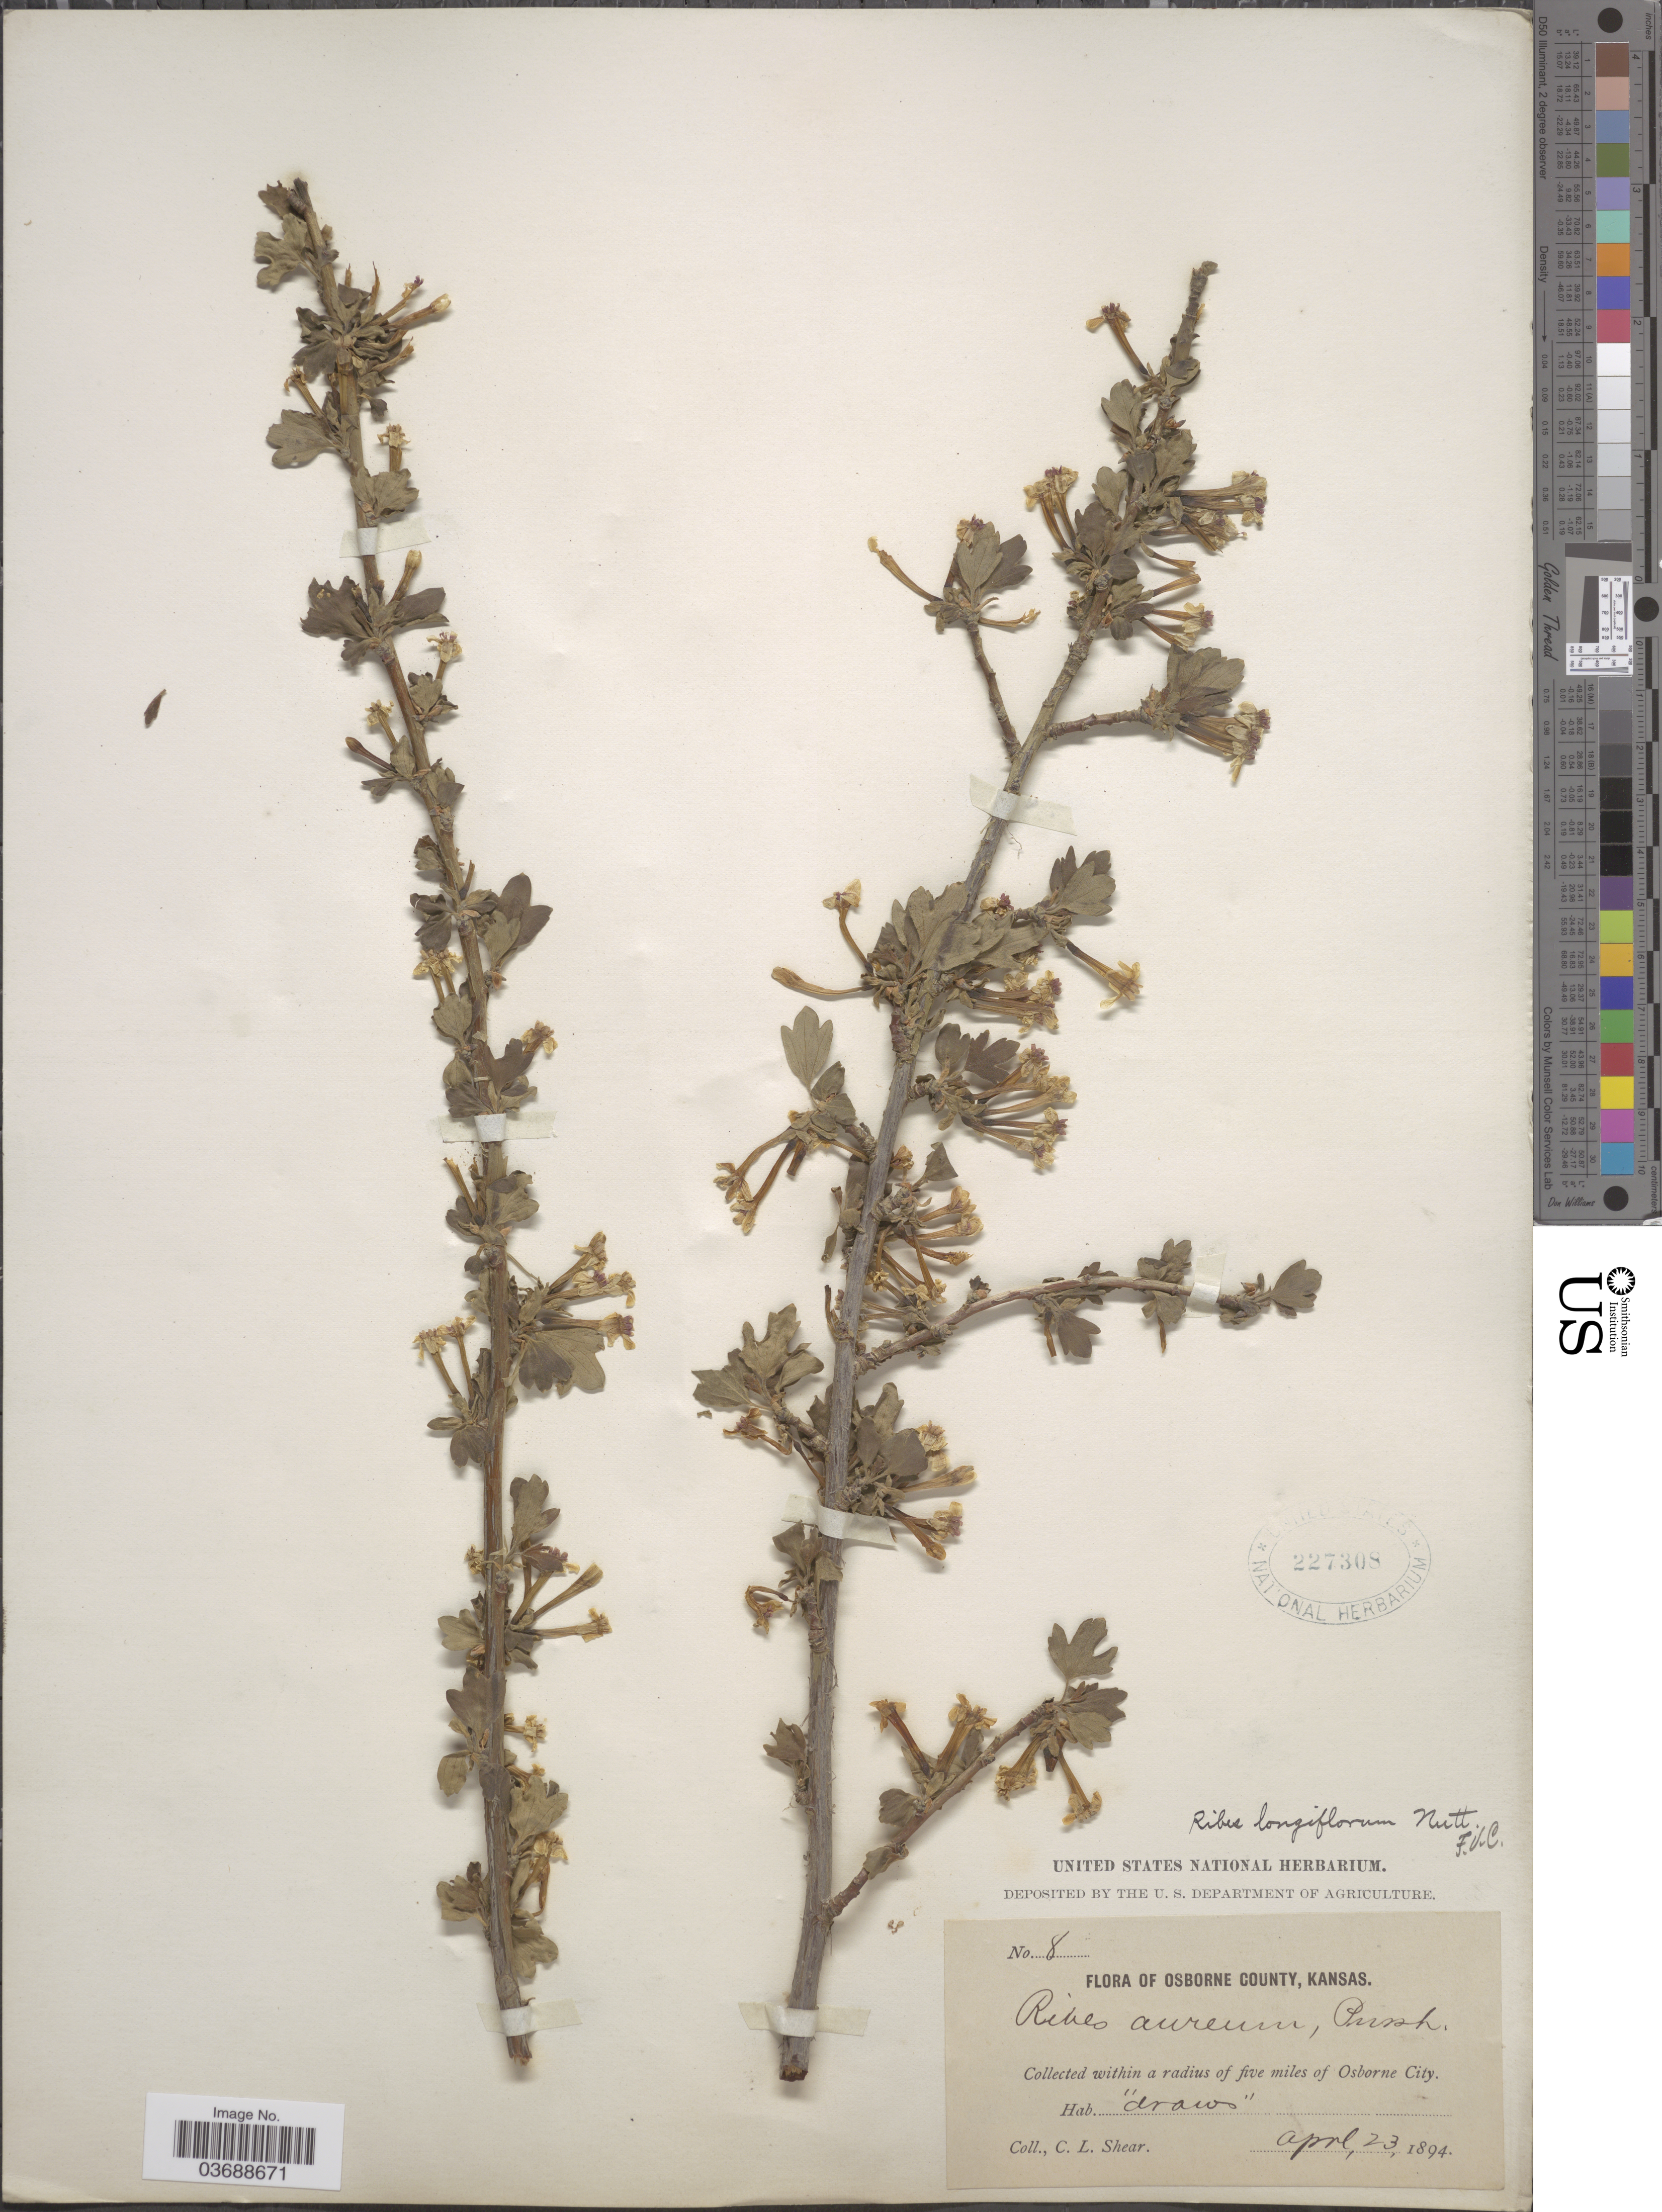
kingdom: Plantae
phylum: Tracheophyta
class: Magnoliopsida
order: Saxifragales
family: Grossulariaceae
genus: Ribes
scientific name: Ribes odoratum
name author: H.L. Wendl.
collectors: C. L. Shear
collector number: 8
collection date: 1894-04-23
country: United States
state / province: Kansas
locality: Osborne County. Within a radius of five miles of Osborne City.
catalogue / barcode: US 227308